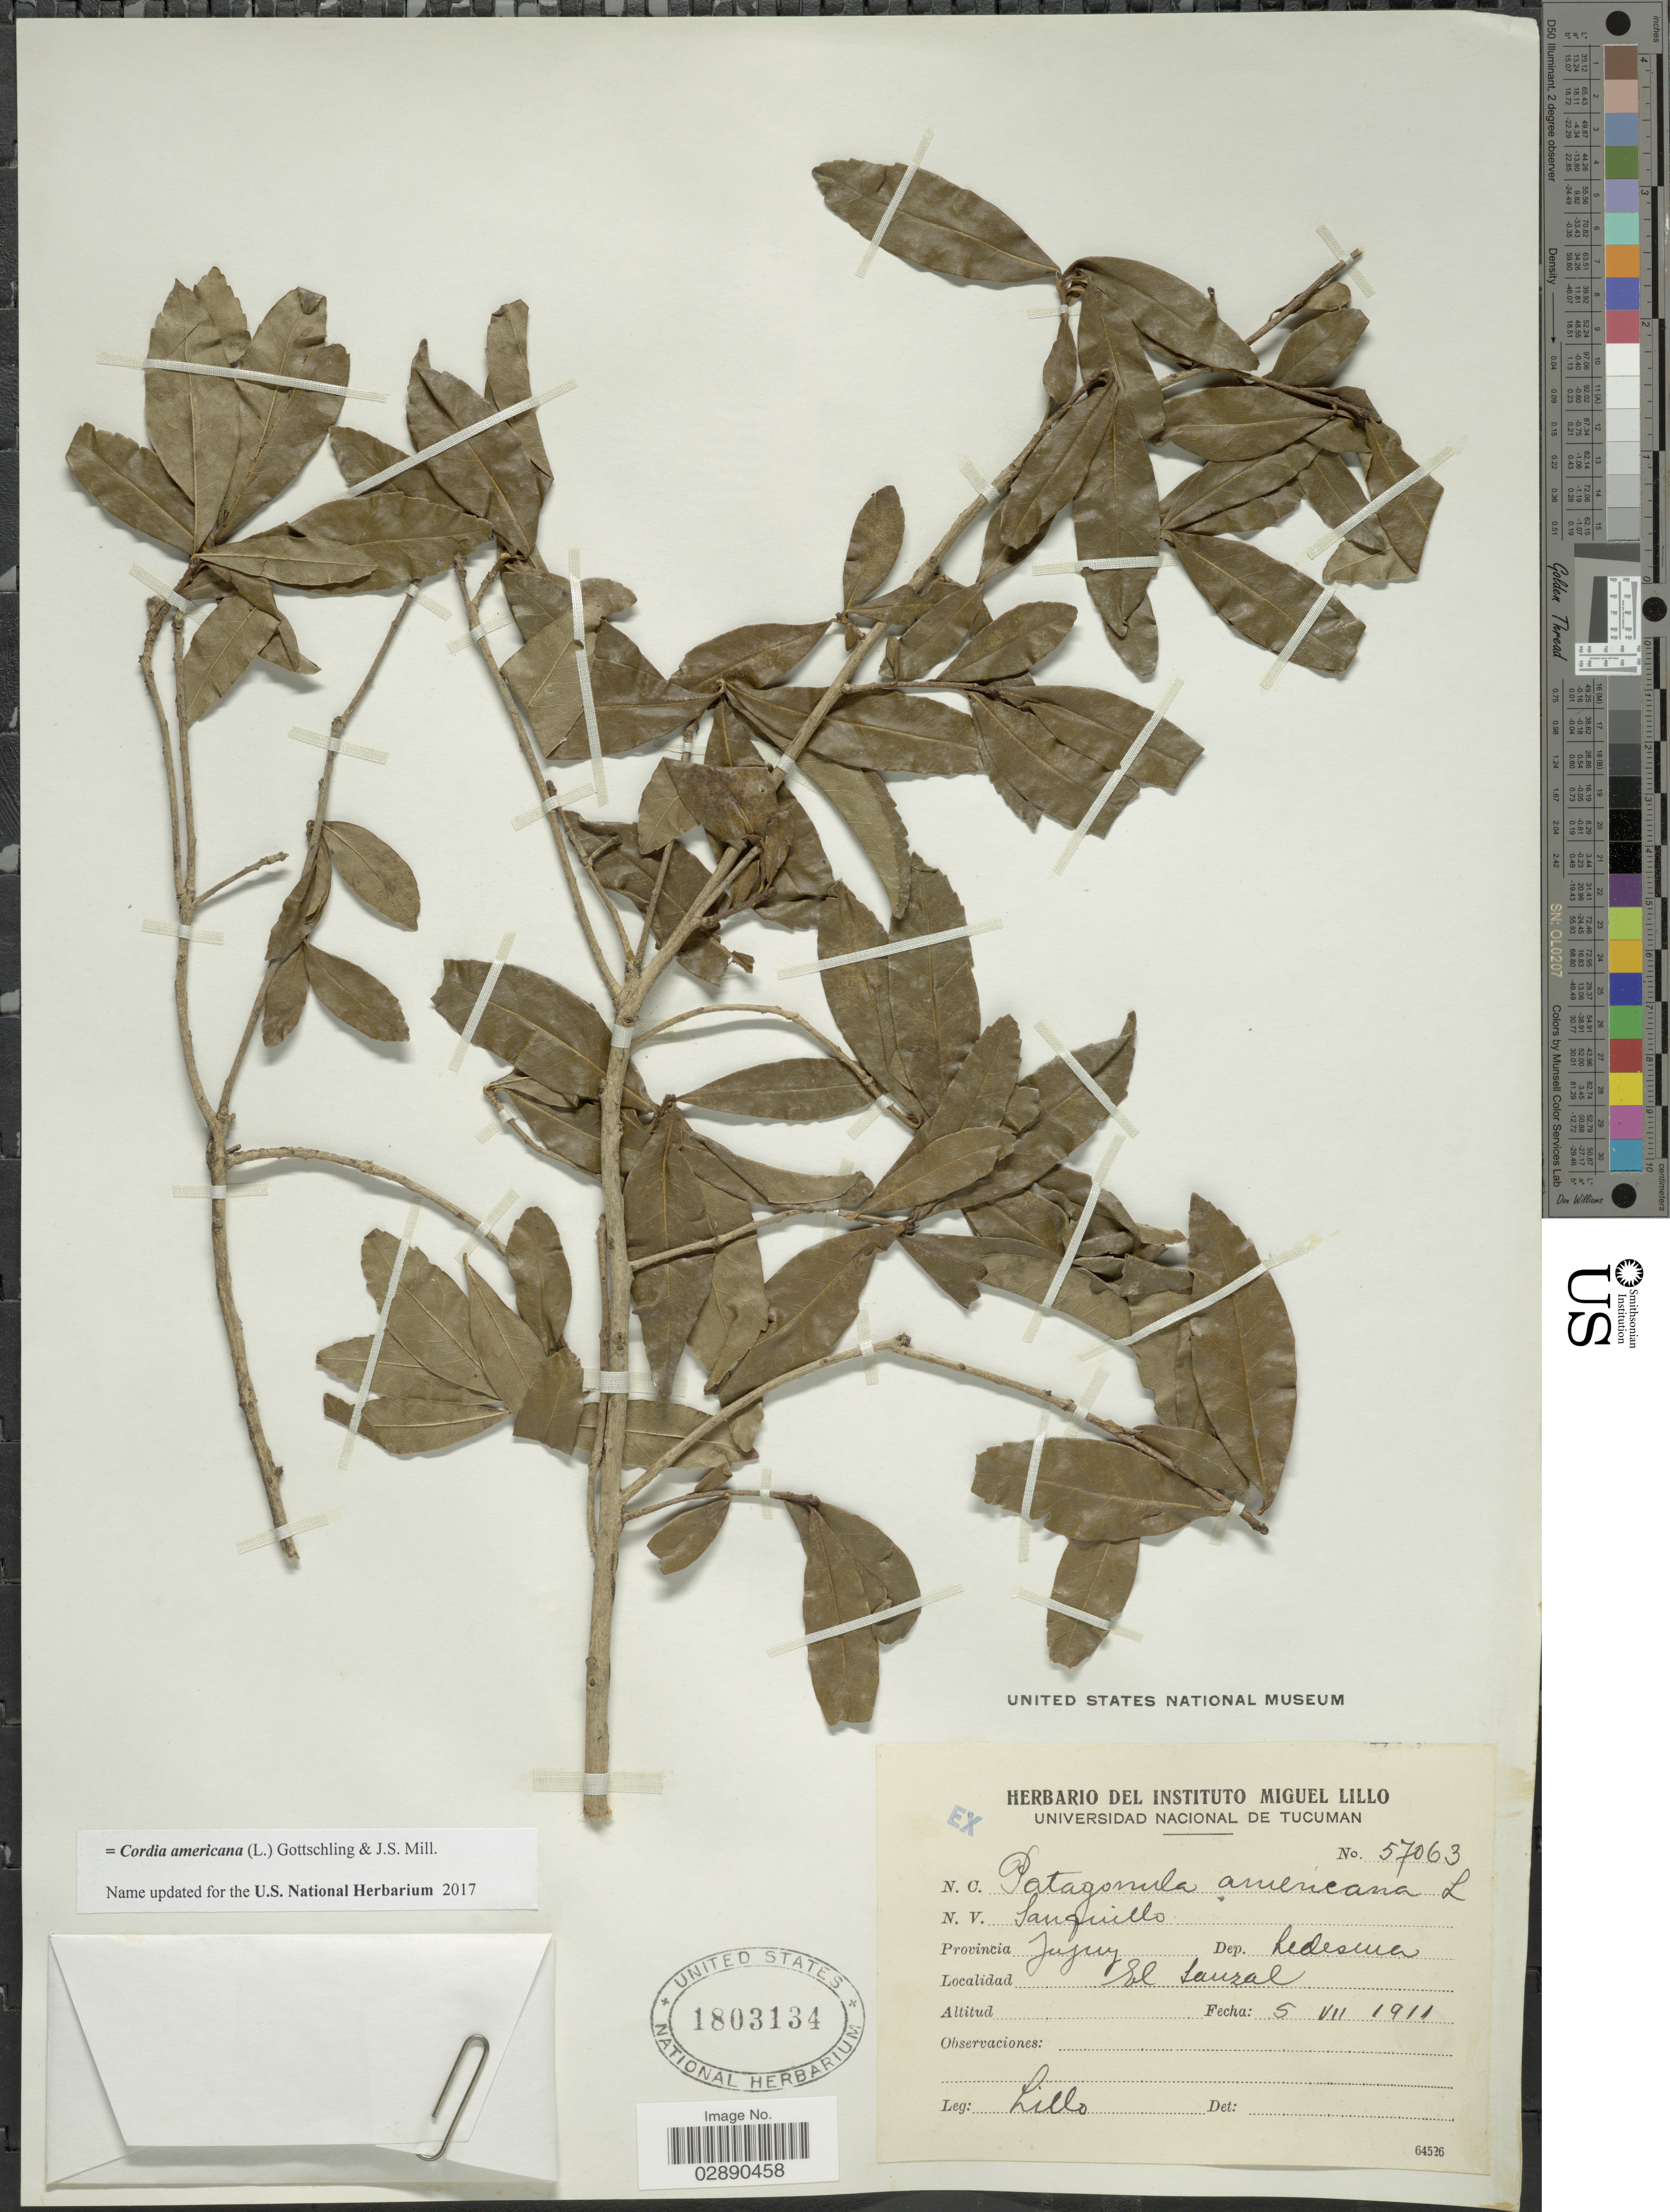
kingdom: Plantae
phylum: Tracheophyta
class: Magnoliopsida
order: Boraginales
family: Cordiaceae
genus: Cordia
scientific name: Cordia americana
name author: (L.) Gottschling & J.S. Mill.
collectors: -. Lillo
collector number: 57063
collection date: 1911-07-05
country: Argentina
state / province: Jujuy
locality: Provincia Jujuy, Dep. Ledesma, El Sauzal.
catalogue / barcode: US 1803134